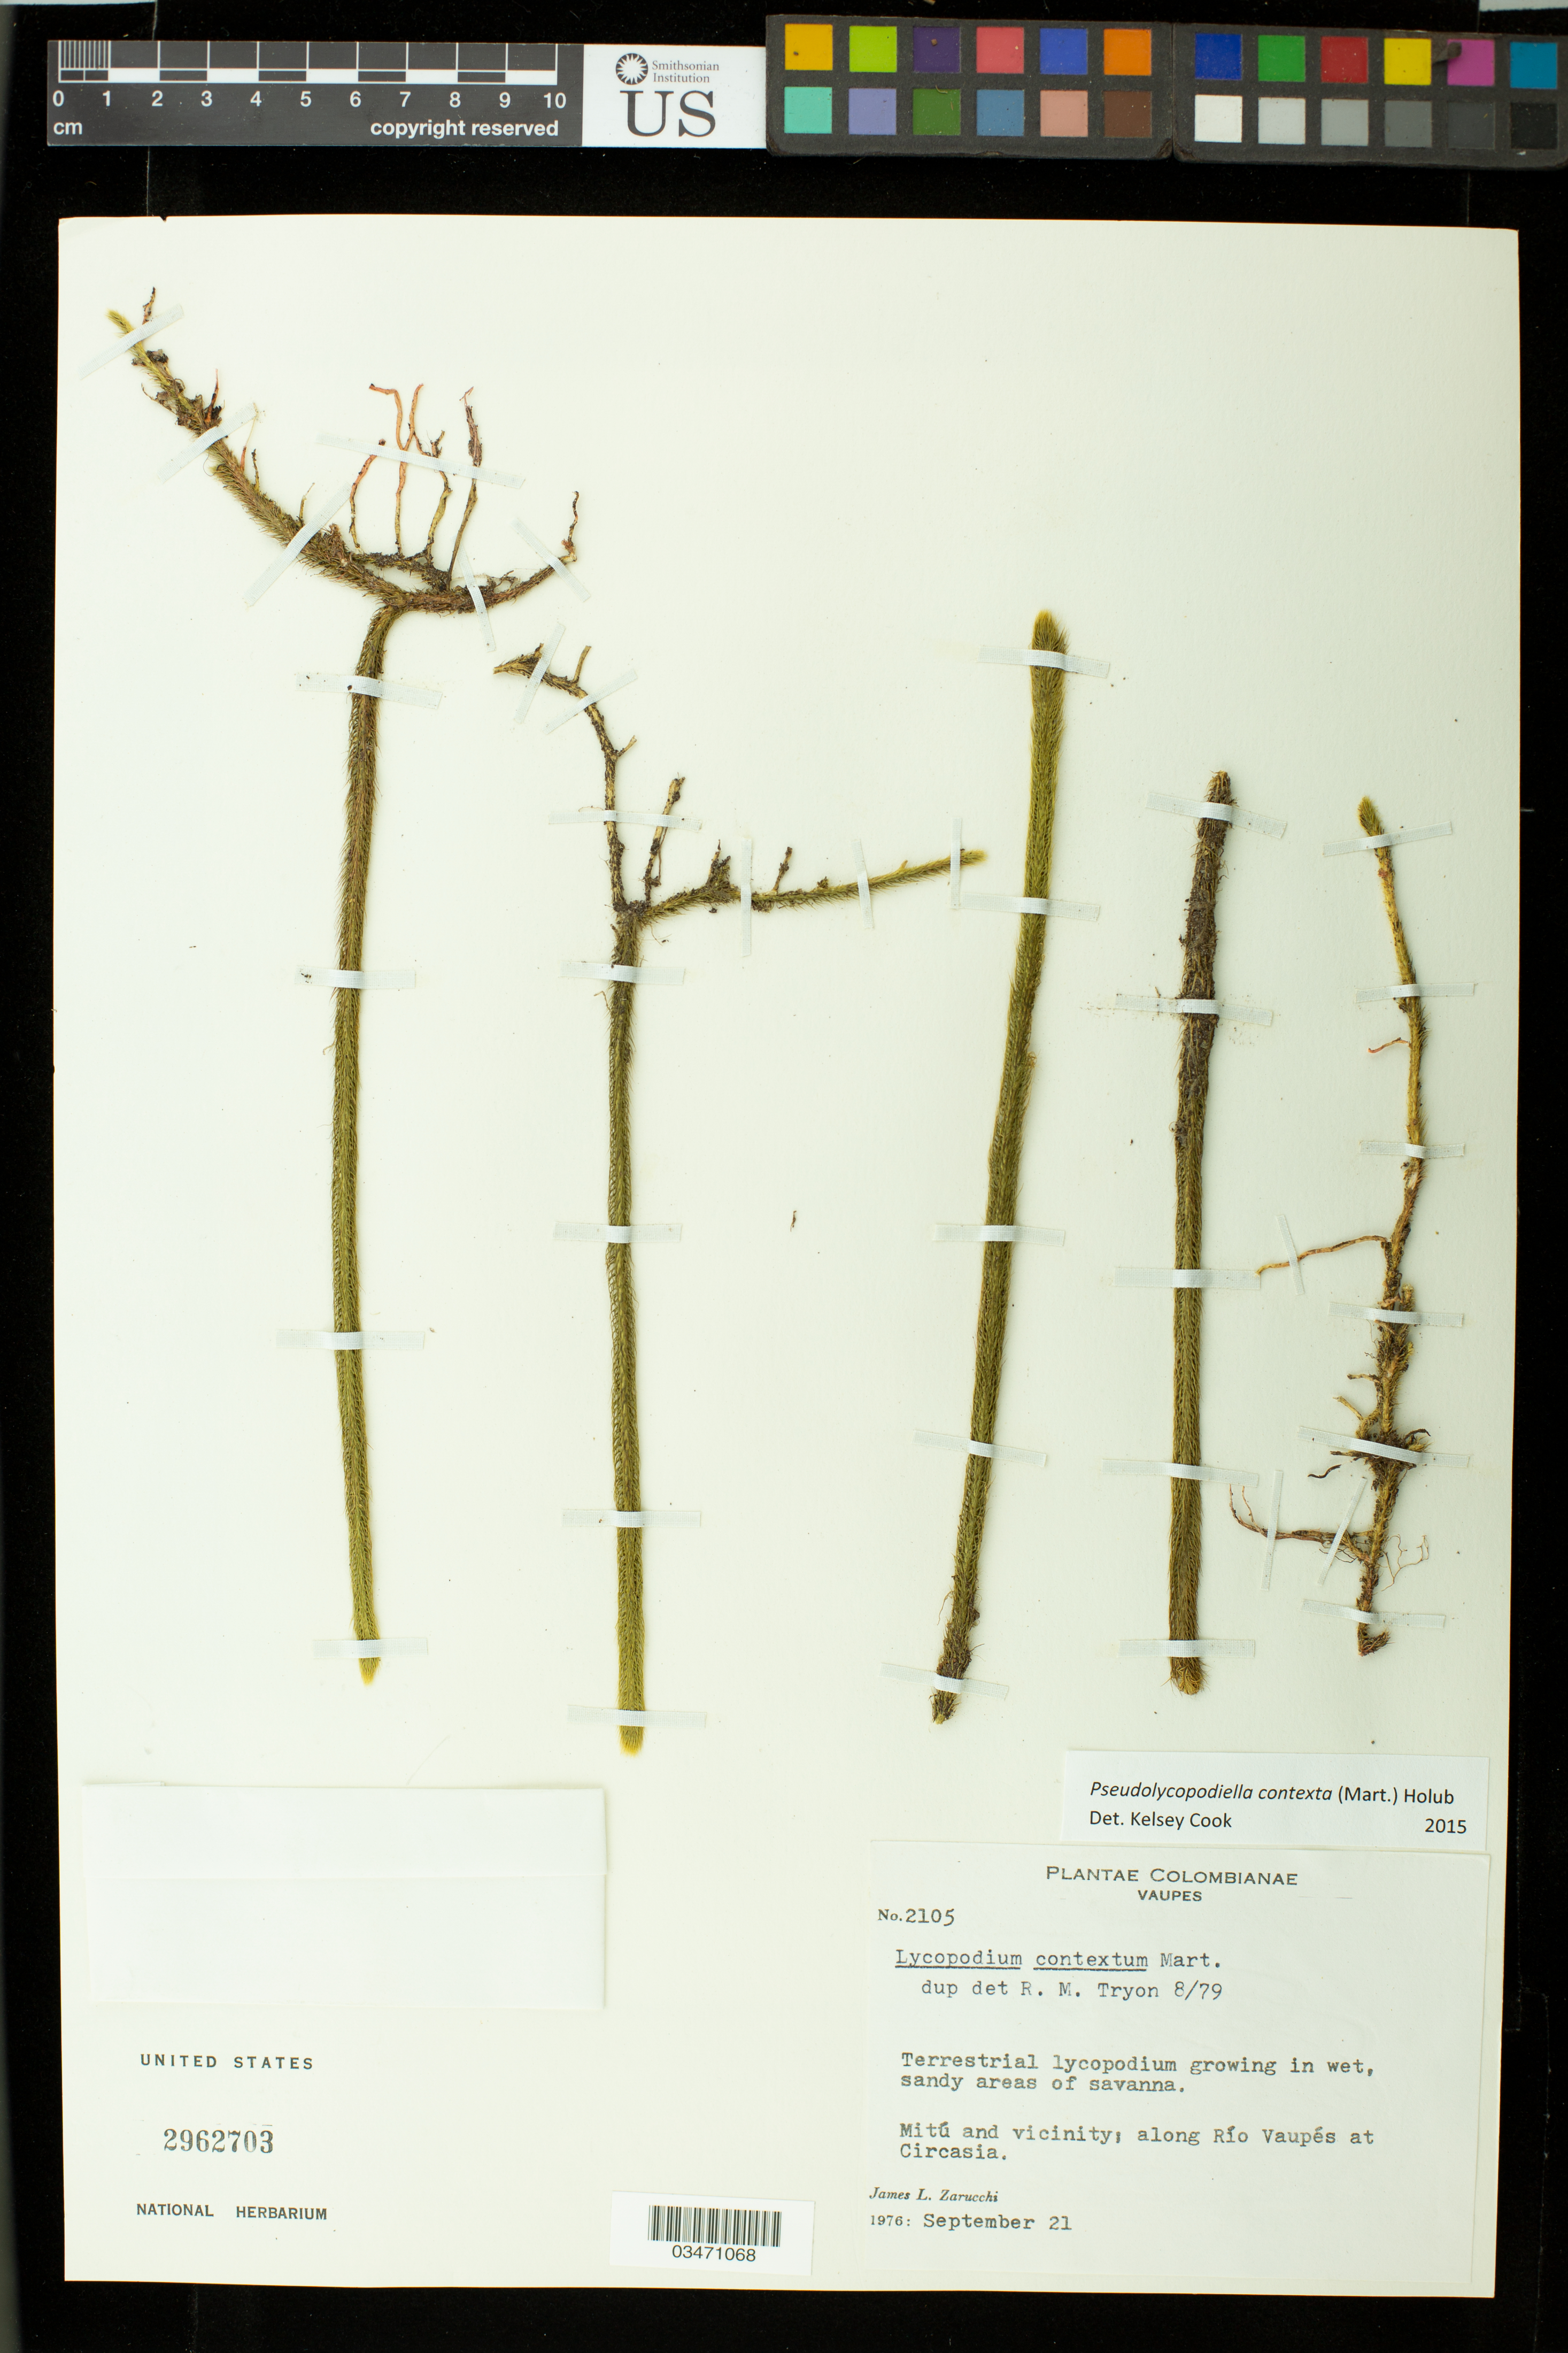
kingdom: Plantae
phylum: Tracheophyta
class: Lycopodiopsida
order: Lycopodiales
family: Lycopodiaceae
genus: Pseudolycopodiella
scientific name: Pseudolycopodiella contexta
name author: (C. Mart.) Holub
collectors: J. L. Zarucchi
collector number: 2105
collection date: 1976-09-21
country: Colombia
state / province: Vaupes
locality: Mitu and vicinity; along Rio Vaupes at Circasia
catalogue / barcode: US 2962703